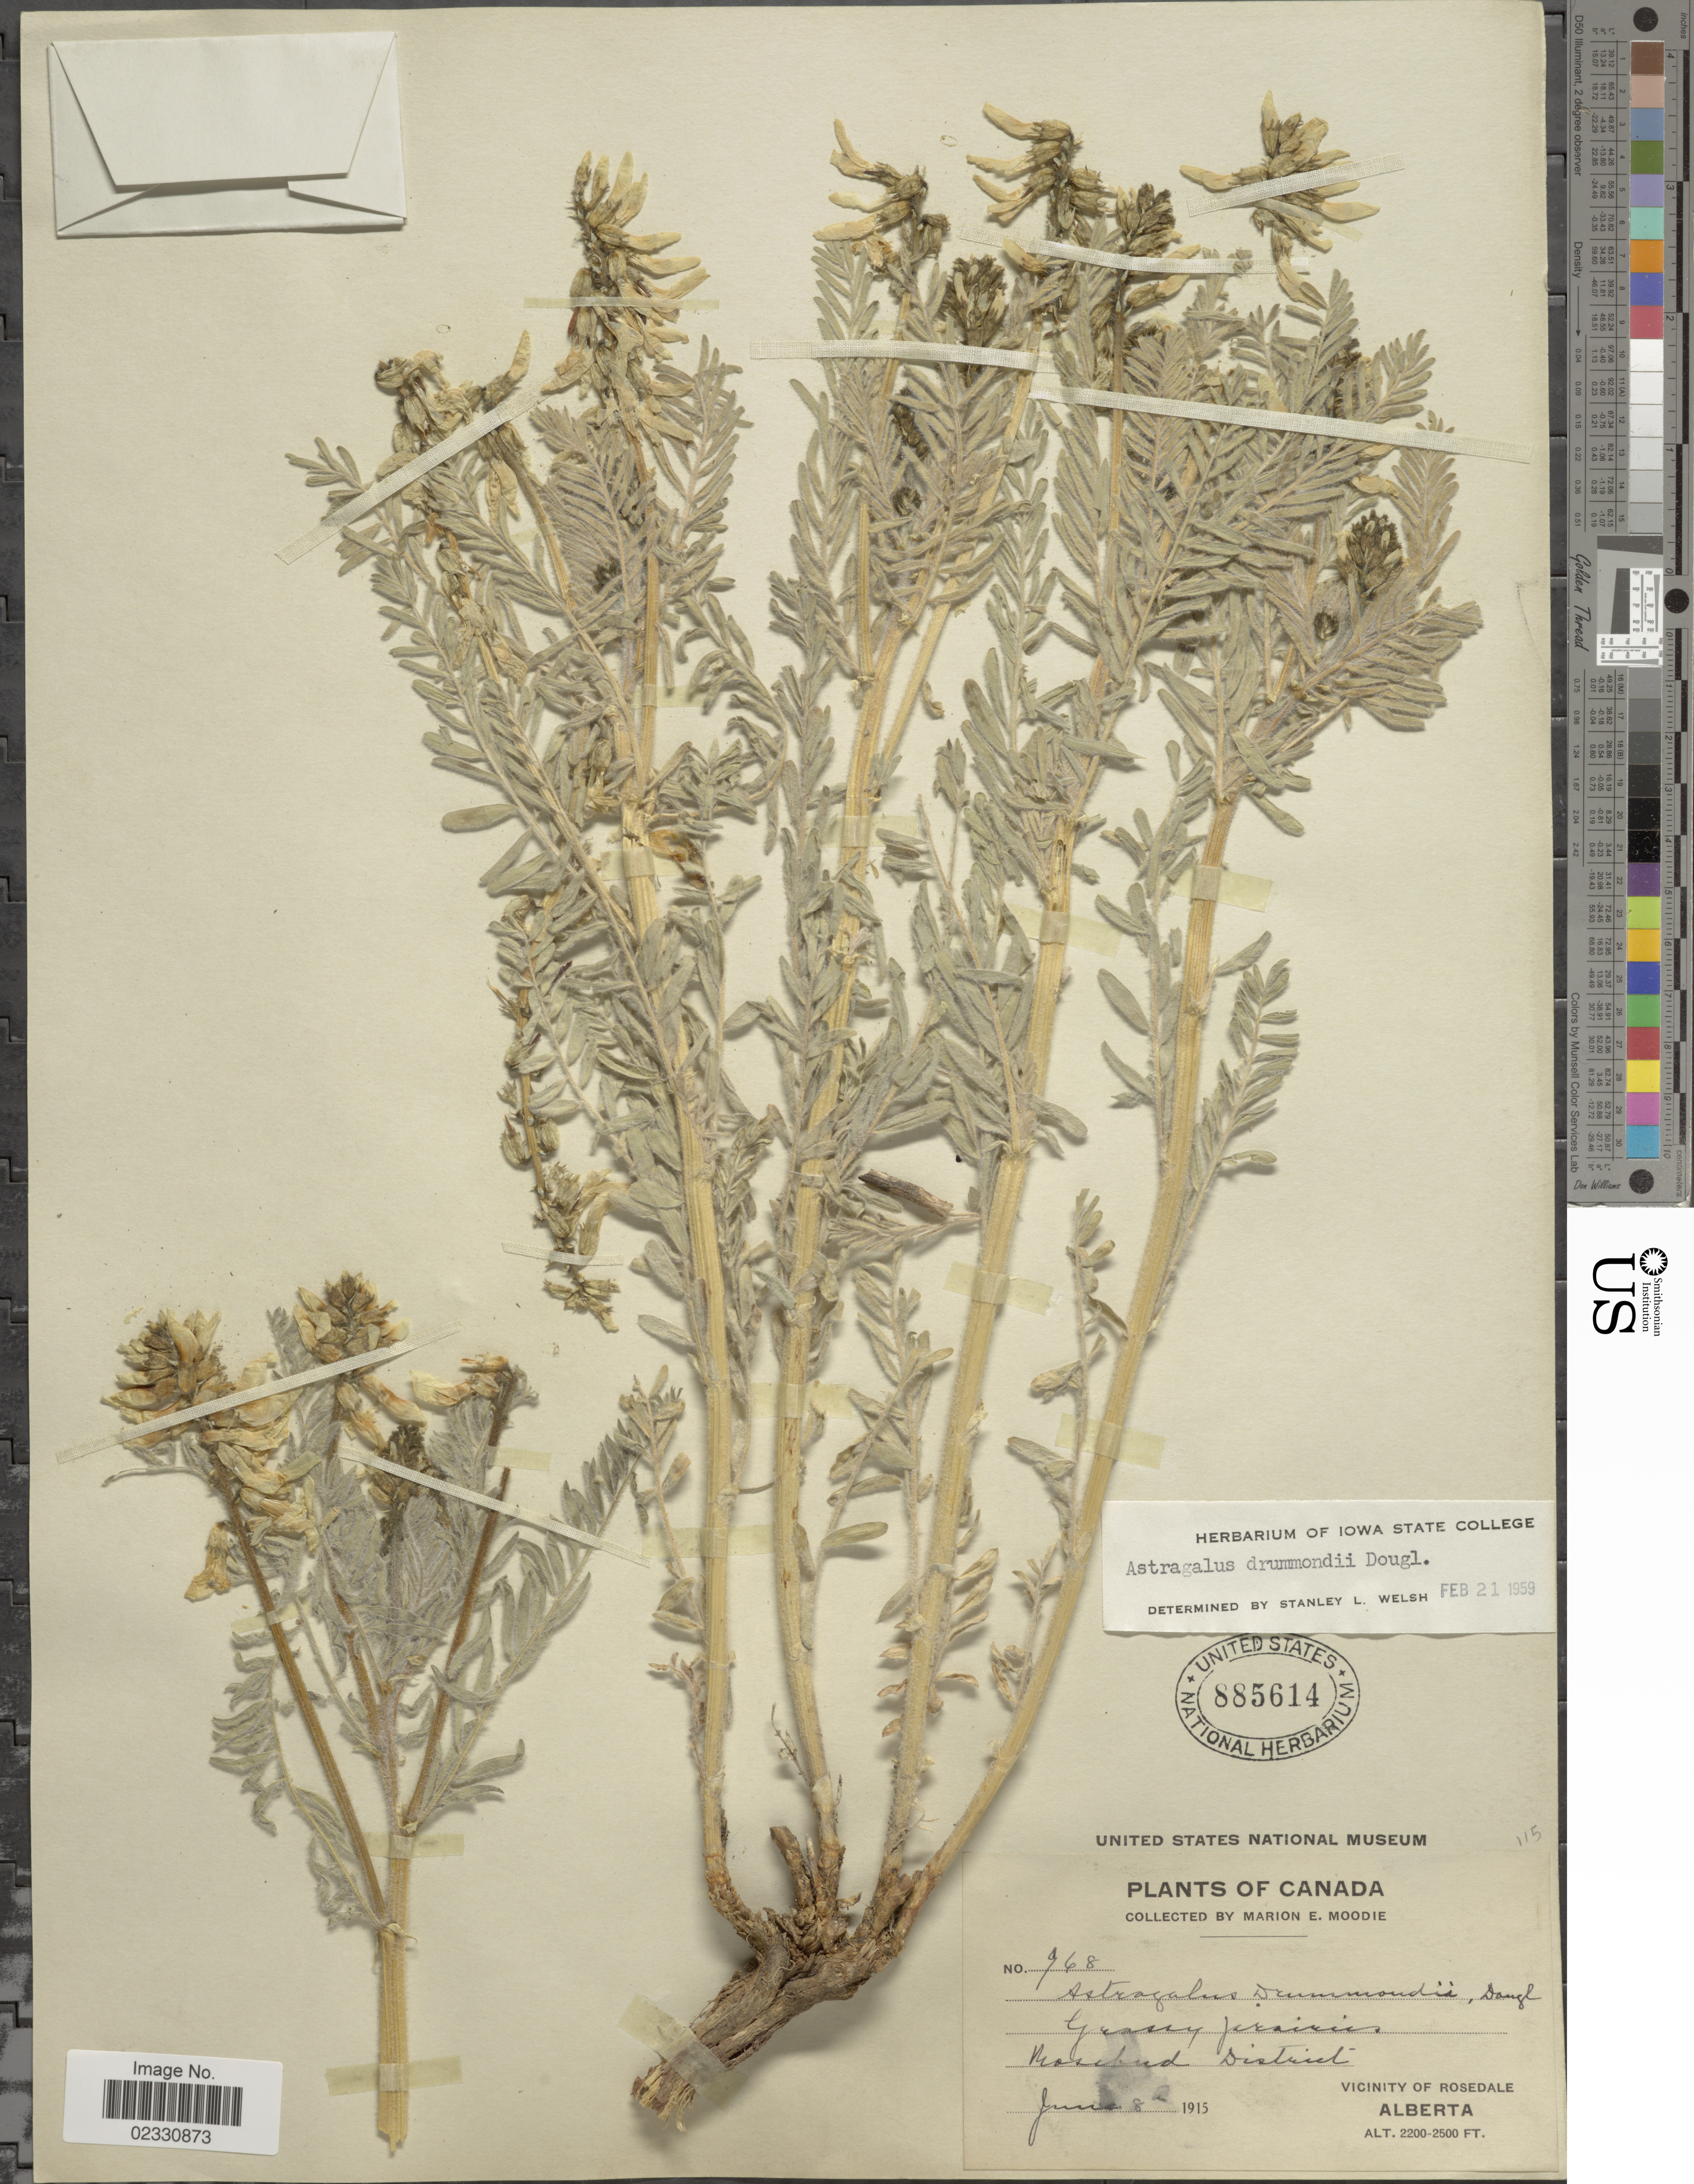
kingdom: Plantae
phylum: Tracheophyta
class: Magnoliopsida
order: Fabales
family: Fabaceae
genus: Astragalus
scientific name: Astragalus drummondii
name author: Hook.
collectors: M. E. Moodie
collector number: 968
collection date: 1915-06-08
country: Canada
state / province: Alberta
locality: Grassy prairies, Rosebud District, Vicinity of Rosedale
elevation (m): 671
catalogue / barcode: US 885614